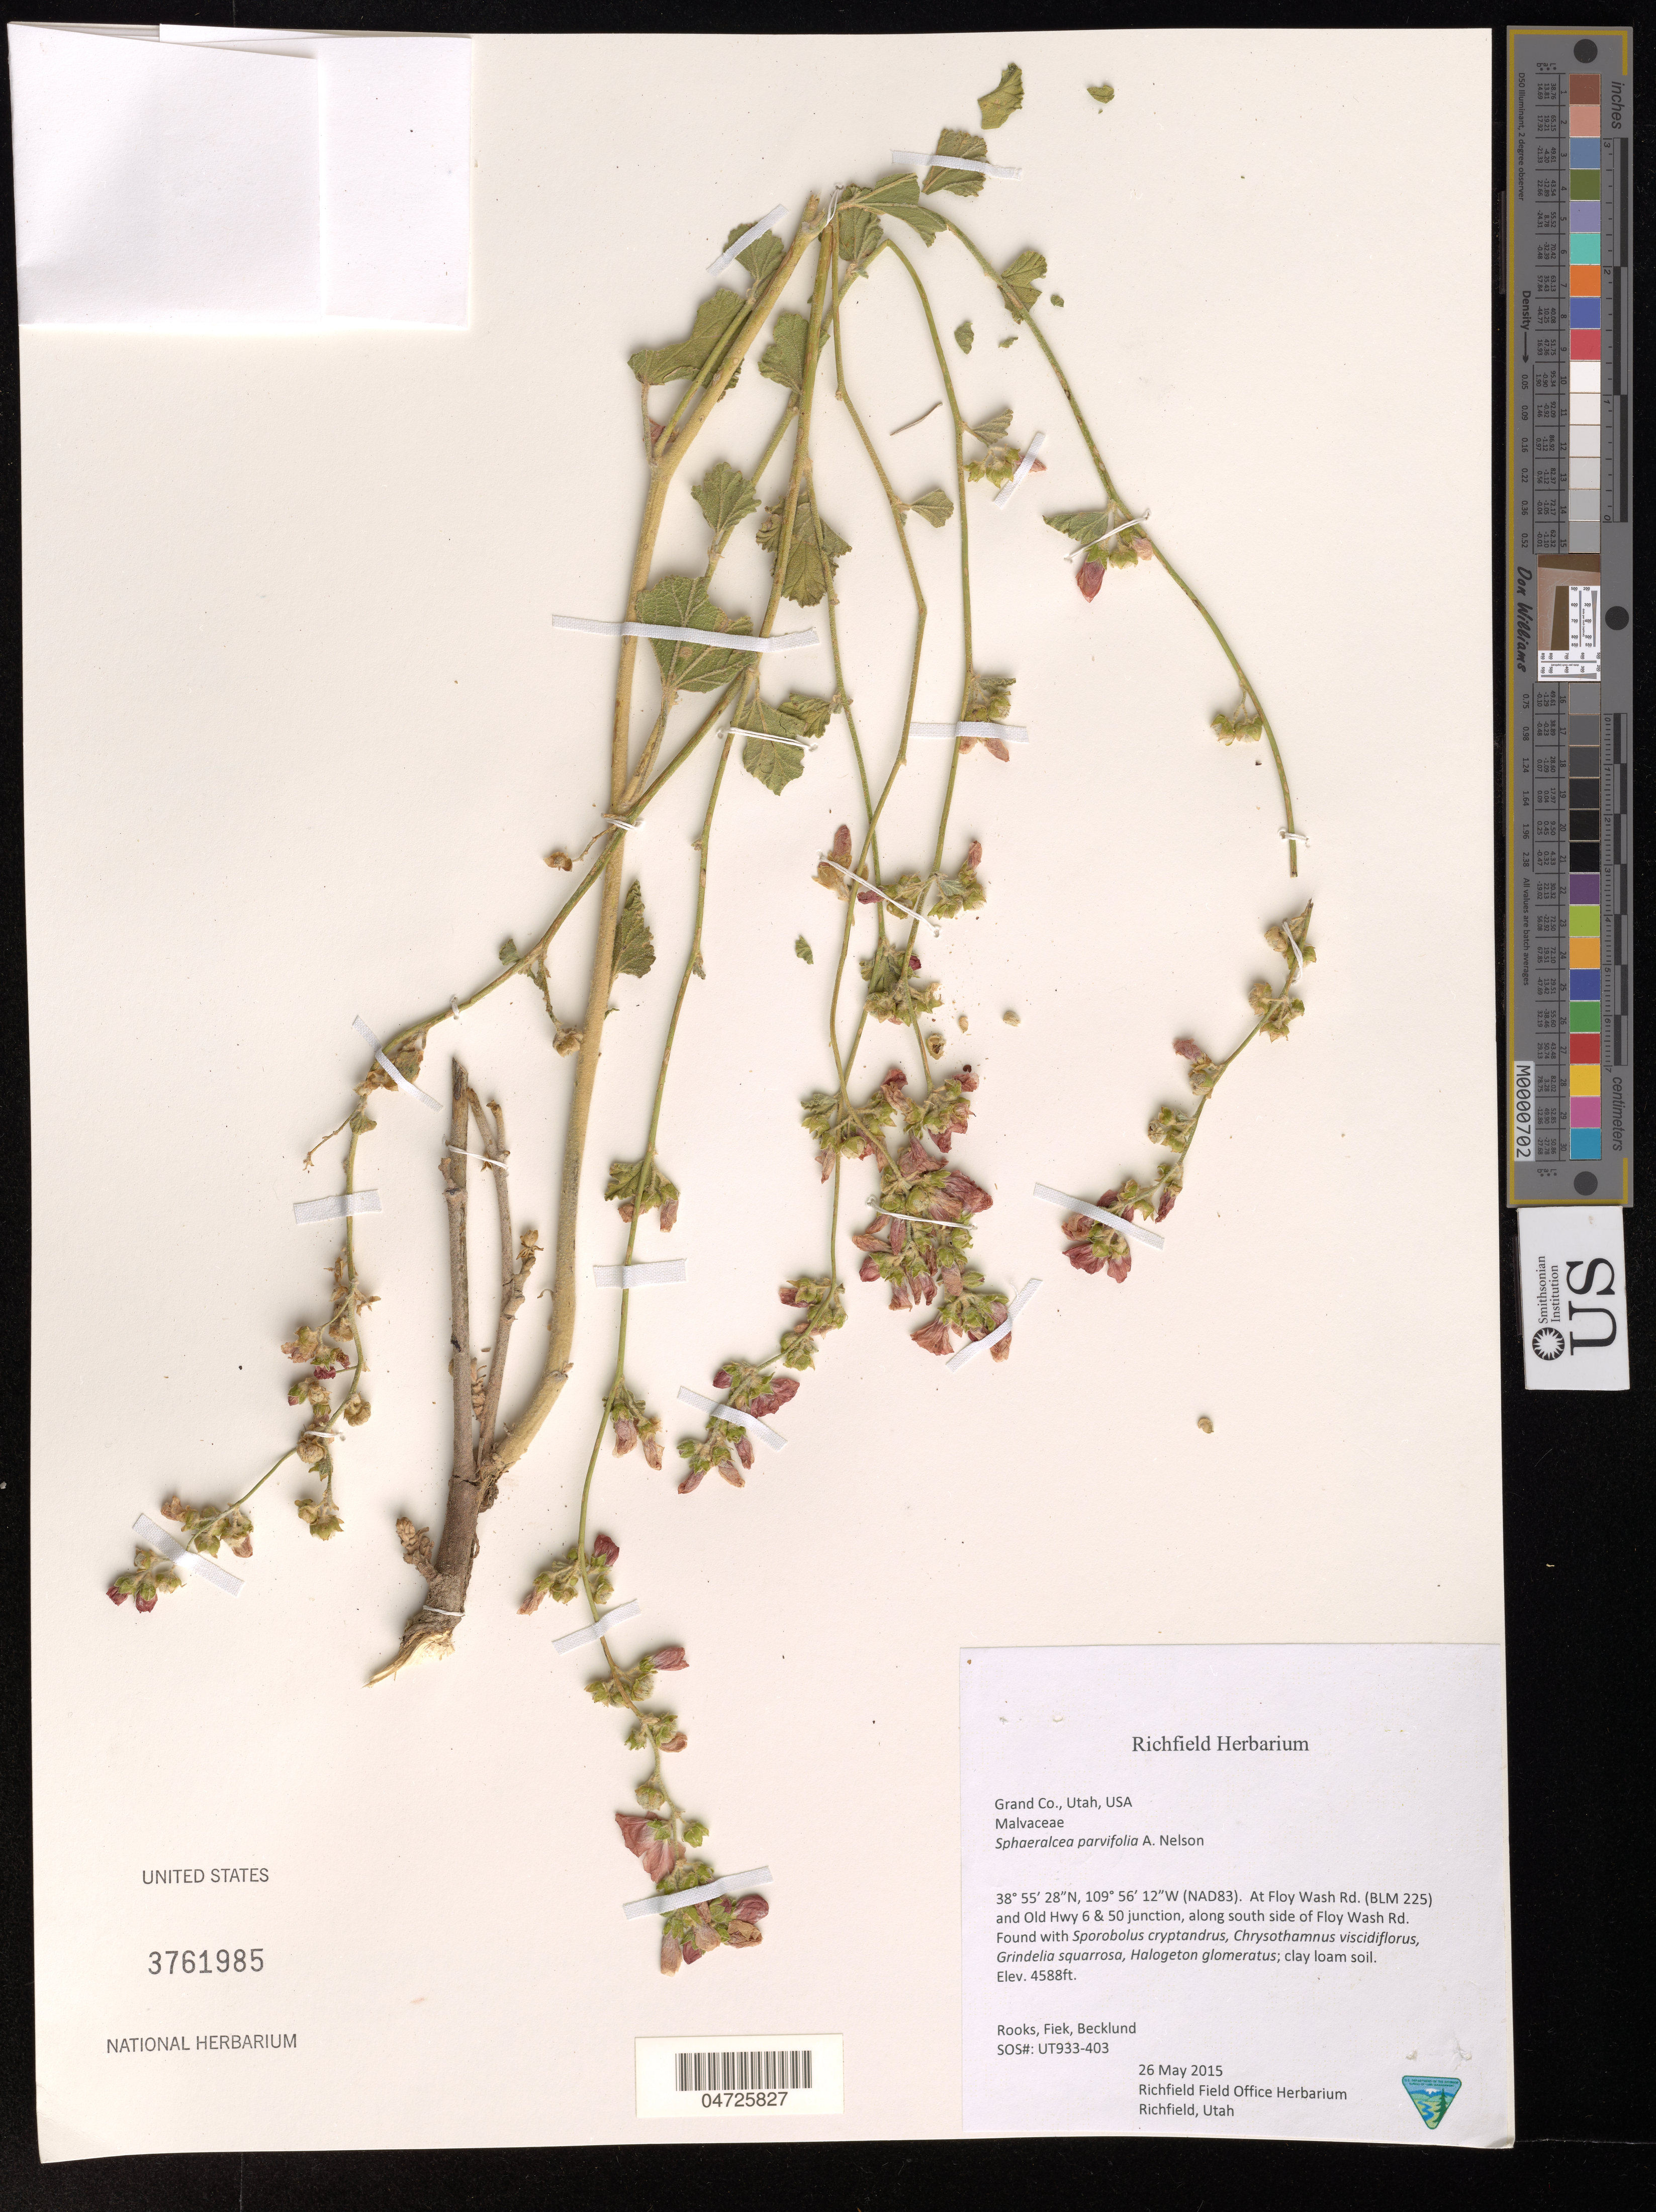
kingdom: Plantae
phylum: Tracheophyta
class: Magnoliopsida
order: Malvales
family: Malvaceae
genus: Sphaeralcea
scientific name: Sphaeralcea parvifolia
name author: A. Nelson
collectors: -. Rooks, Fiek & -. Becklund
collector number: UT933-403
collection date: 2015-05-26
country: United States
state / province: Utah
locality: (NAD83). Grand Co. At Floy Wash Rd. (BLM 225) and Old Hwy 6 & 50 junction, along south side of Floy Wash Rd.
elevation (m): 1398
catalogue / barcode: US 3761985